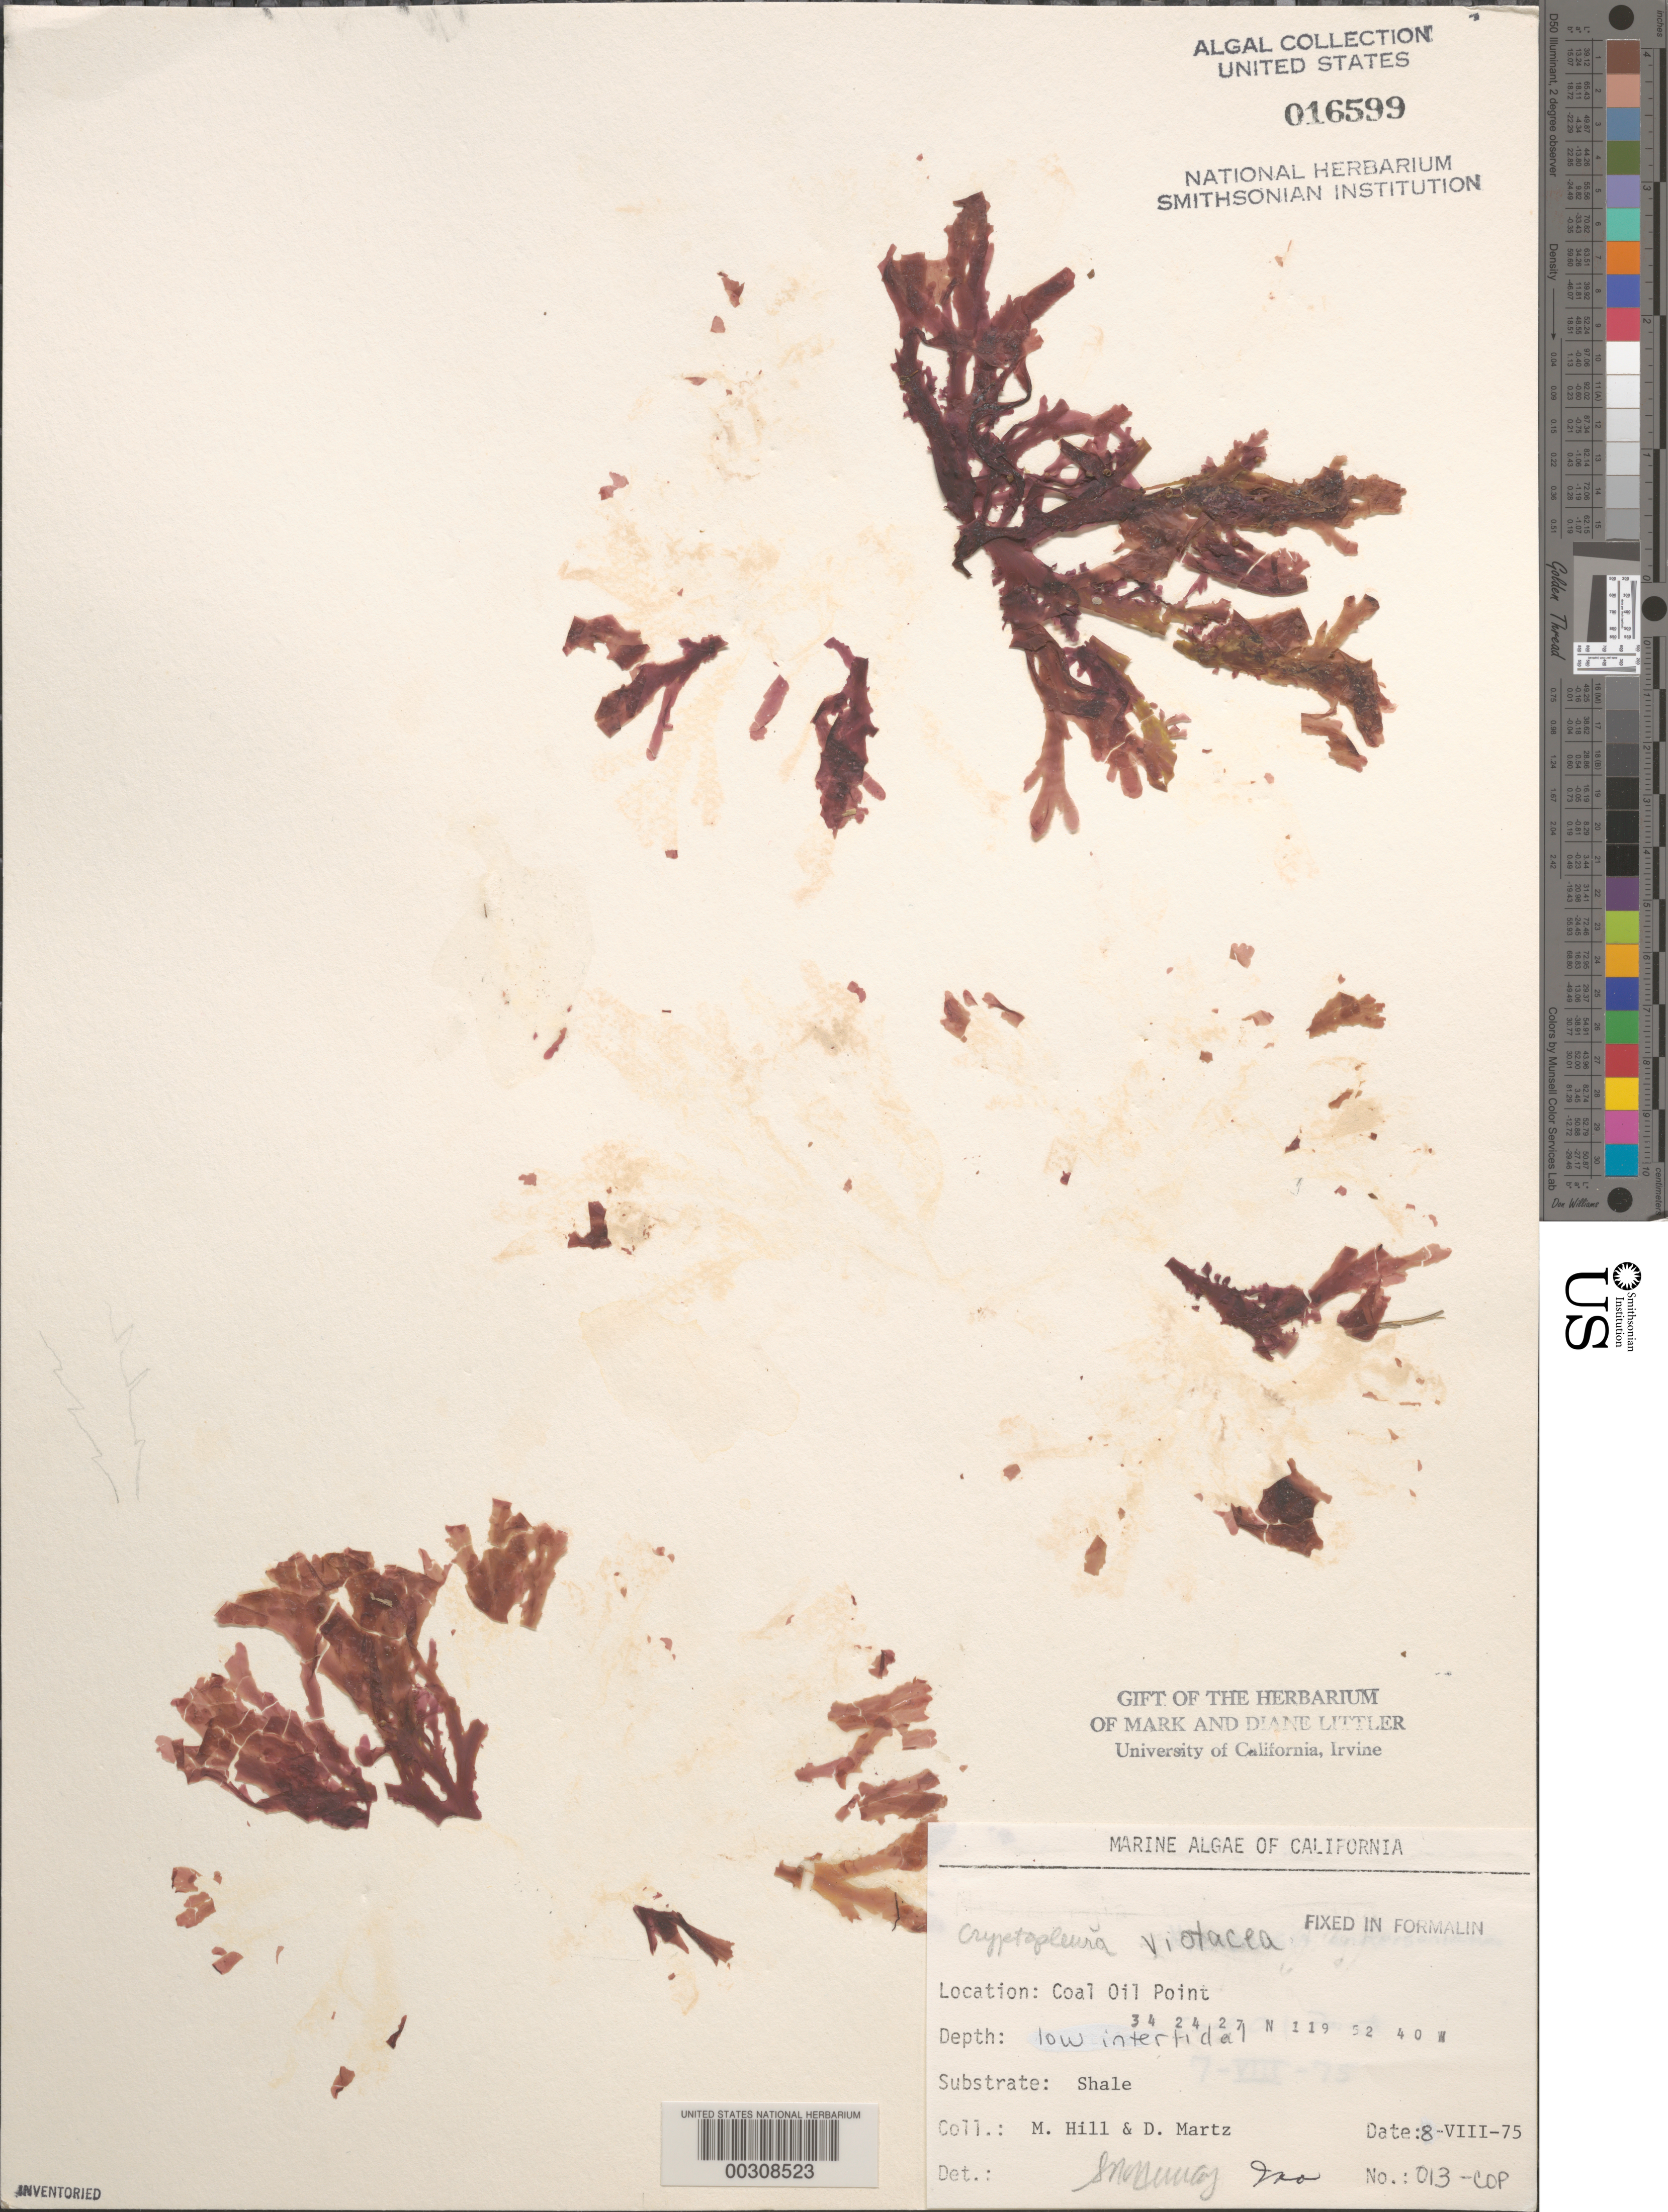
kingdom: Plantae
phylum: Rhodophyta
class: Florideophyceae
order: Ceramiales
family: Delesseriaceae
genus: Cryptopleura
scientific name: Cryptopleura violacea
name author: (J. Ag.) Kylin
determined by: Murray, S. N.; Abbott, I. A.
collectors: M. Hill & D. Martz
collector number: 013-cop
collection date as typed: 08 Aug 1975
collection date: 1975-08-08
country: United States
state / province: California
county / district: Santa Barbara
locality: Coal Oil Point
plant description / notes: BLM-SOCALBIGHT Rocky Intertidal Survey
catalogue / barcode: US 16599